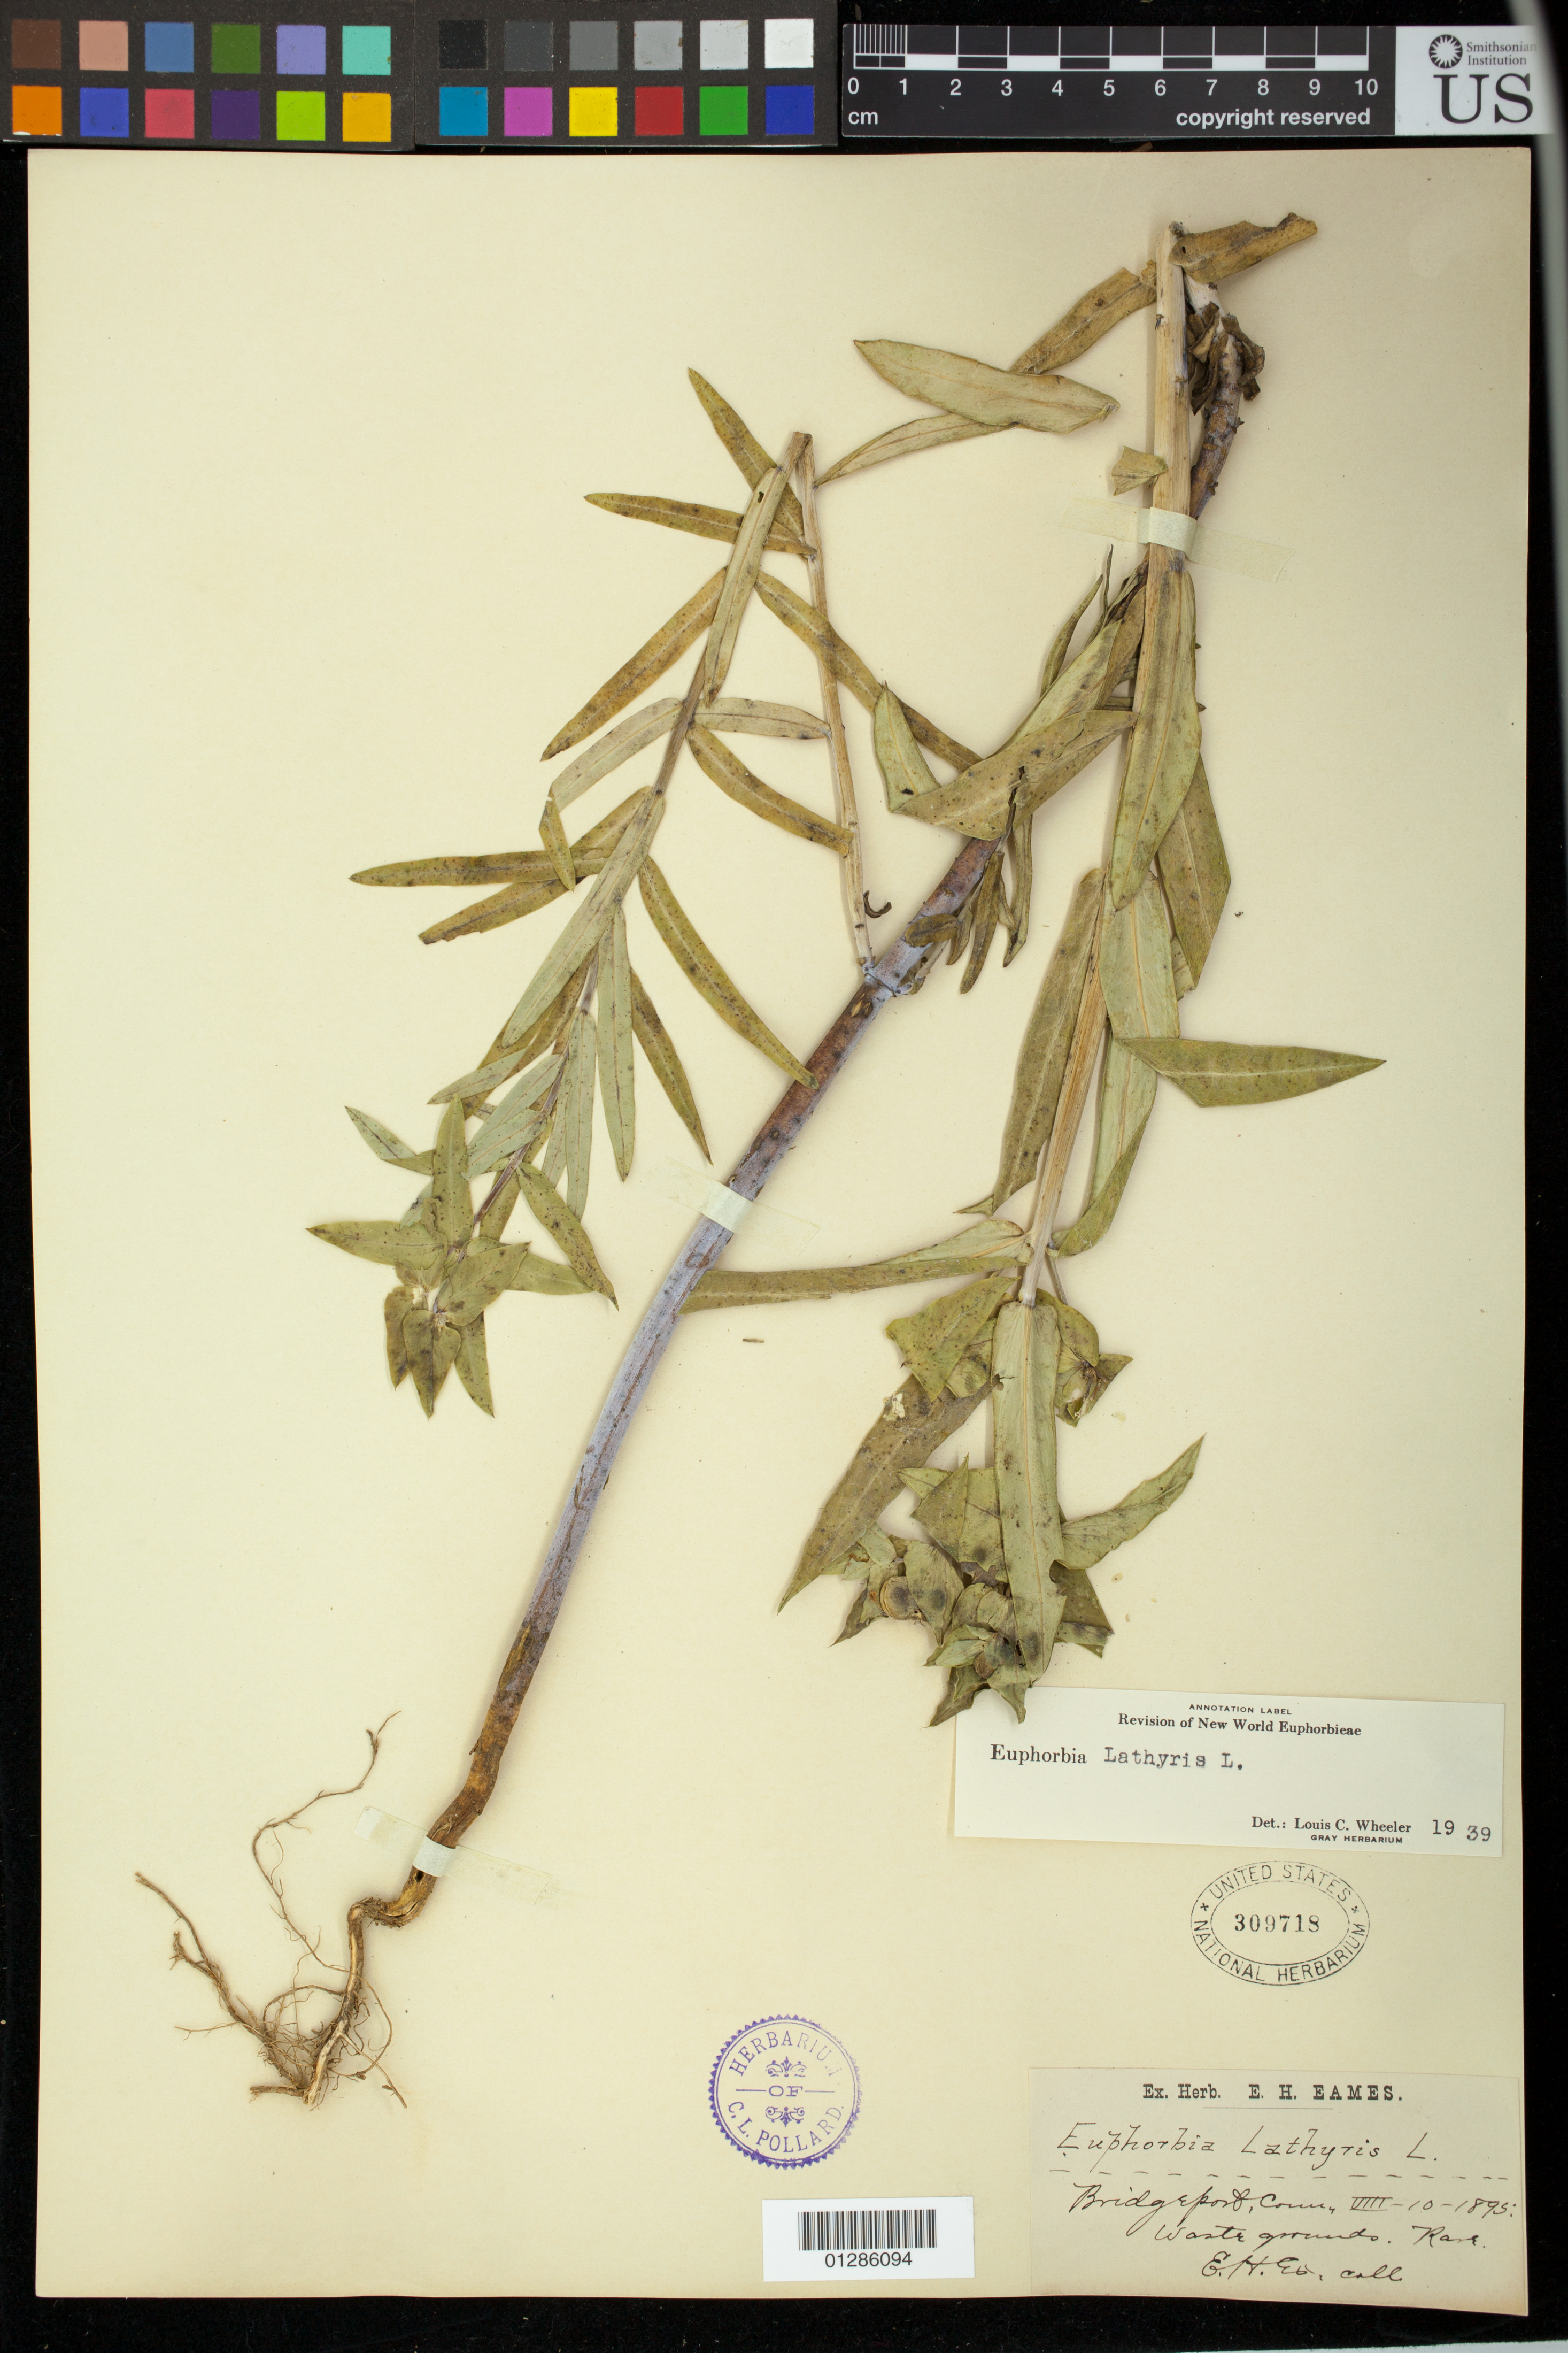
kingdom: Plantae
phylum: Tracheophyta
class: Magnoliopsida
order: Malpighiales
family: Euphorbiaceae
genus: Euphorbia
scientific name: Euphorbia lathyris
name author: L.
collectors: E. H. Eames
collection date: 1895-08-10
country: United States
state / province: Connecticut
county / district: Fairfield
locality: Bridgeport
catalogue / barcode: US 309718